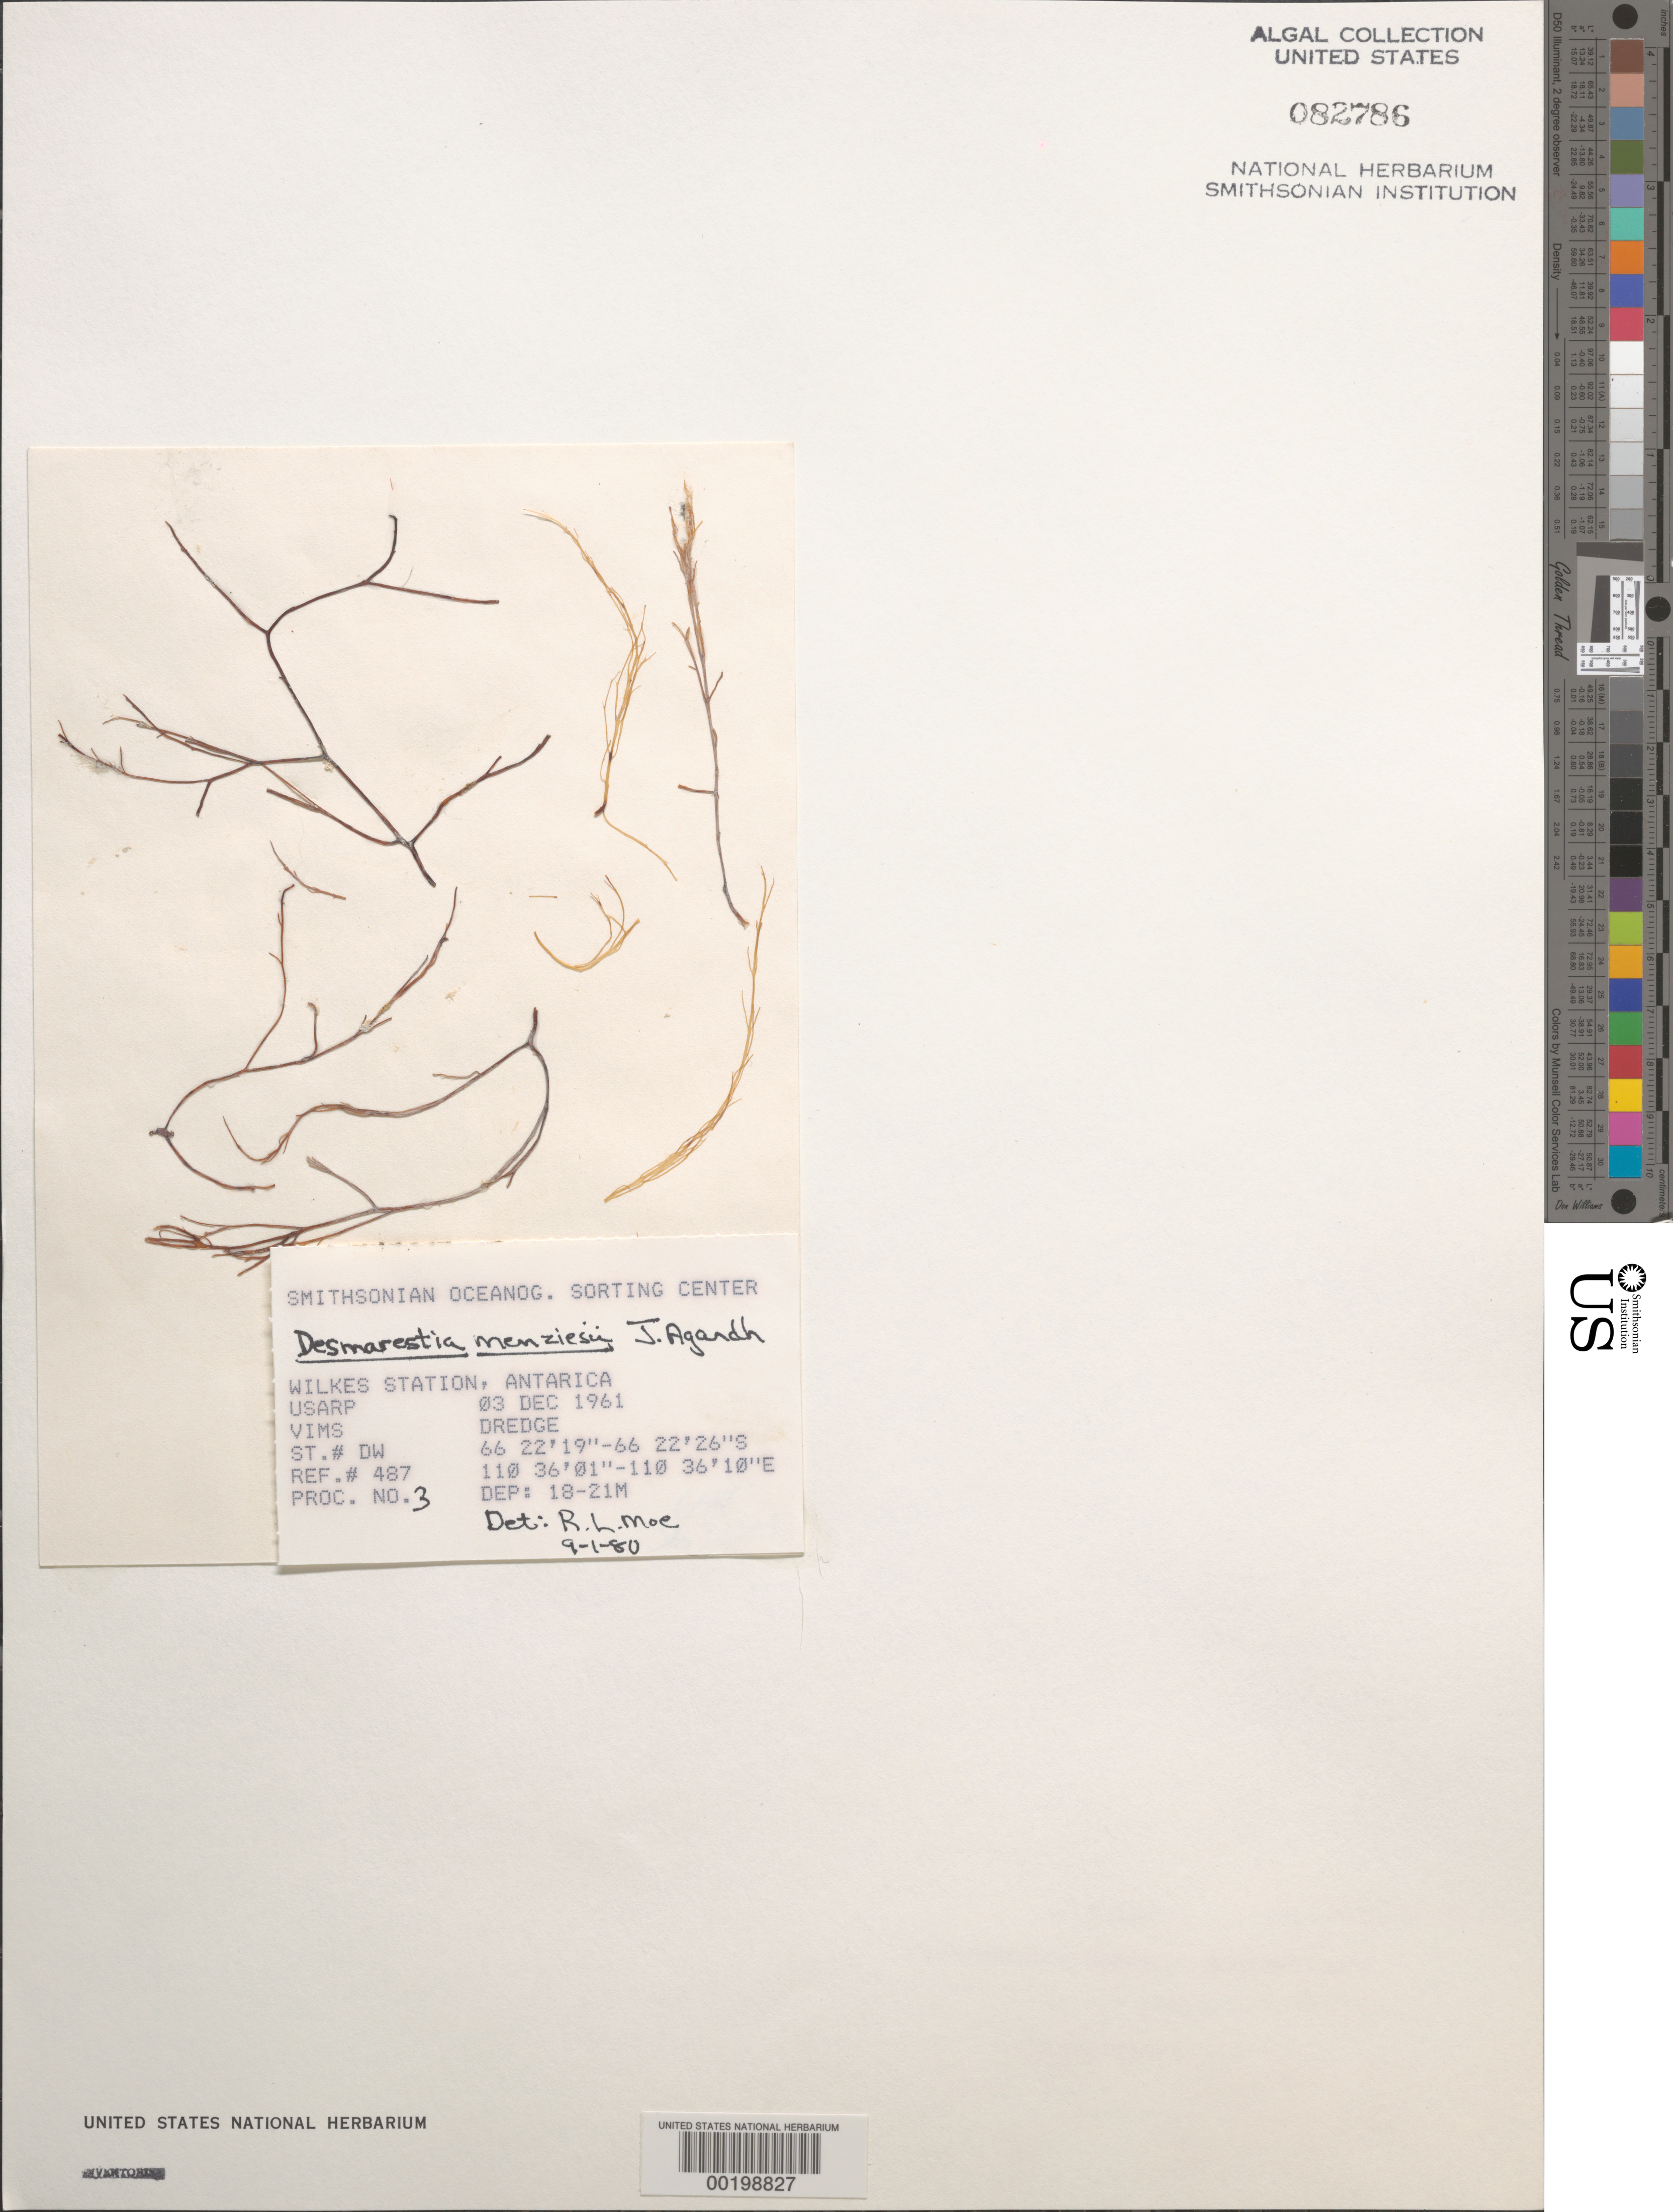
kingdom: Chromista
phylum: Ochrophyta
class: Phaeophyceae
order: Desmarestiales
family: Desmarestiaceae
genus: Desmarestia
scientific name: Desmarestia menziesii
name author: J. Agardh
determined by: Moe, R. L.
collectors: -. Vims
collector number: Station DW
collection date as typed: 03 Dec 1961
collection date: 1961-12-03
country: Antarctica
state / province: Wilkes Land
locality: Wilkes Station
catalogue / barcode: US 82786